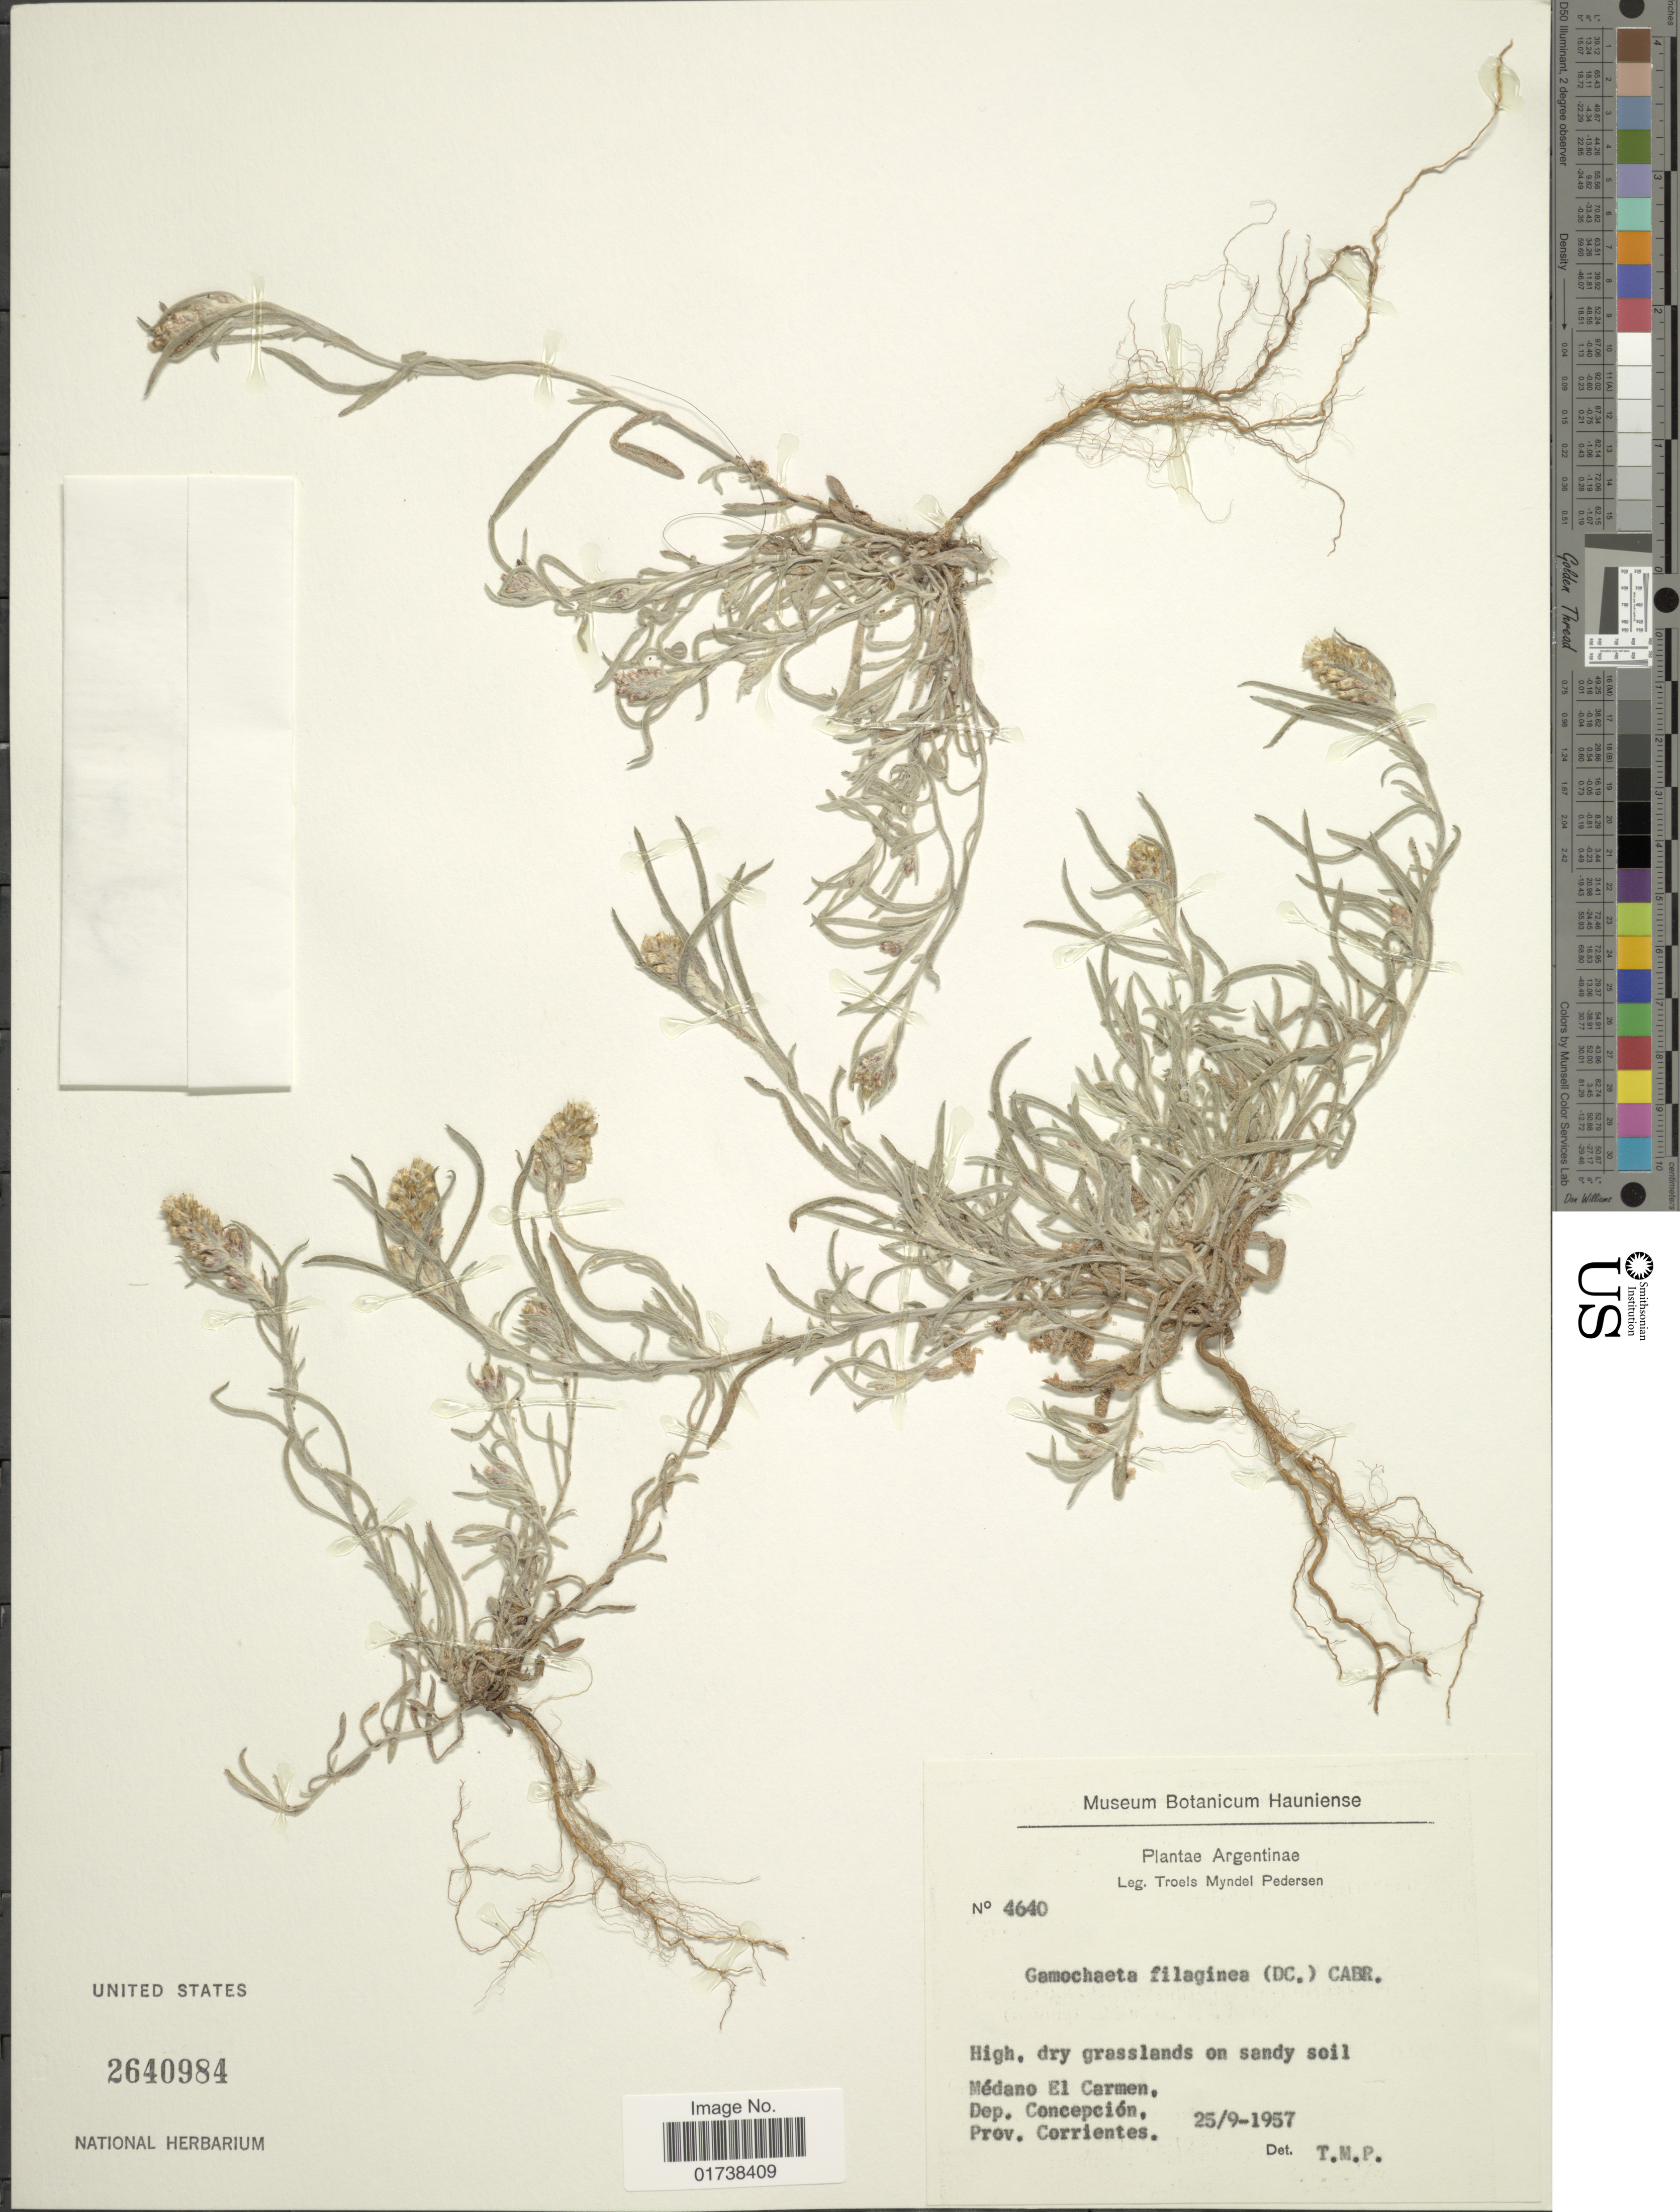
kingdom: Plantae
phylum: Tracheophyta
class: Magnoliopsida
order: Asterales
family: Asteraceae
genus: Gamochaeta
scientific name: Gamochaeta filaginea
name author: (DC.) Cabrera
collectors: T. Pederson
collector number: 4640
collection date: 1957-09-25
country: Argentina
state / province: Corrientes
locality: Medano El Carmen, Dep. Concepcion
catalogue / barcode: US 2640948